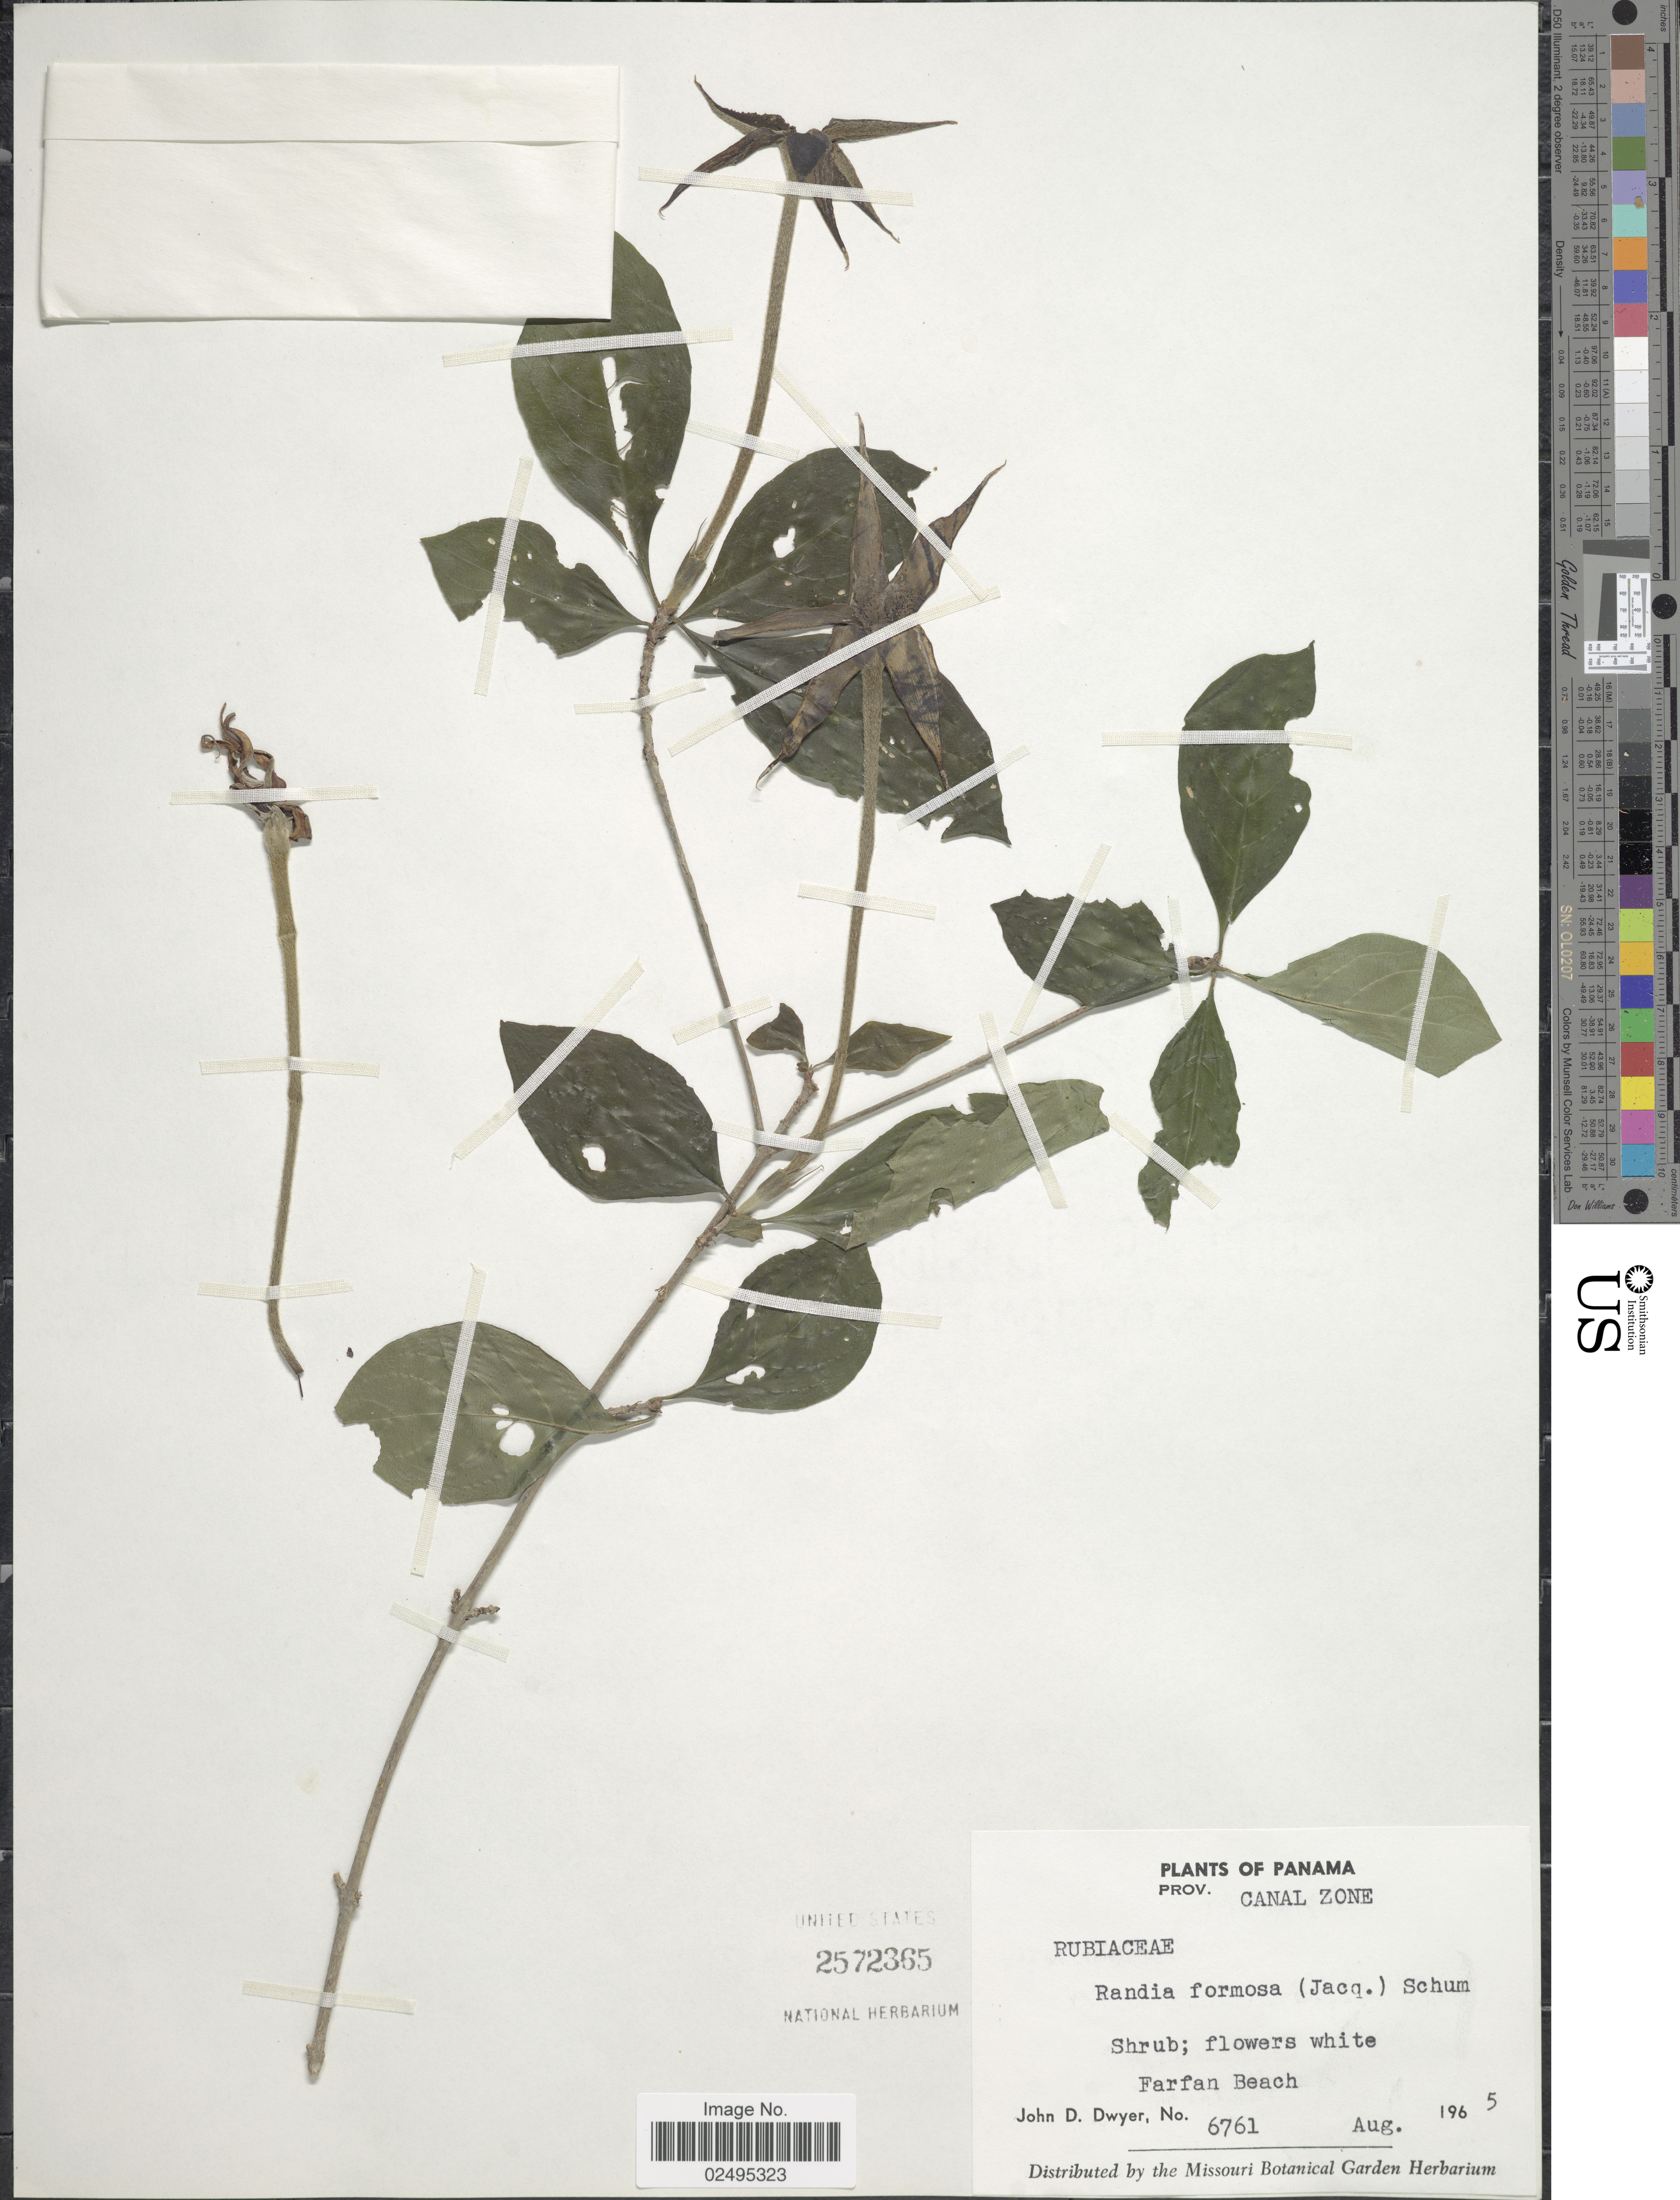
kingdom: Plantae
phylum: Tracheophyta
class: Magnoliopsida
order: Gentianales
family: Rubiaceae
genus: Rosenbergiodendron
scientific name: Rosenbergiodendron formosum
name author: (Jacq.) Fagerl.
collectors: J. D. Dwyer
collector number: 6761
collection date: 1965-08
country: Panama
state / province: Colón / Panamá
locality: Prov. Canal Zone, Farfan Beach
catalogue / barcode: US 2572365